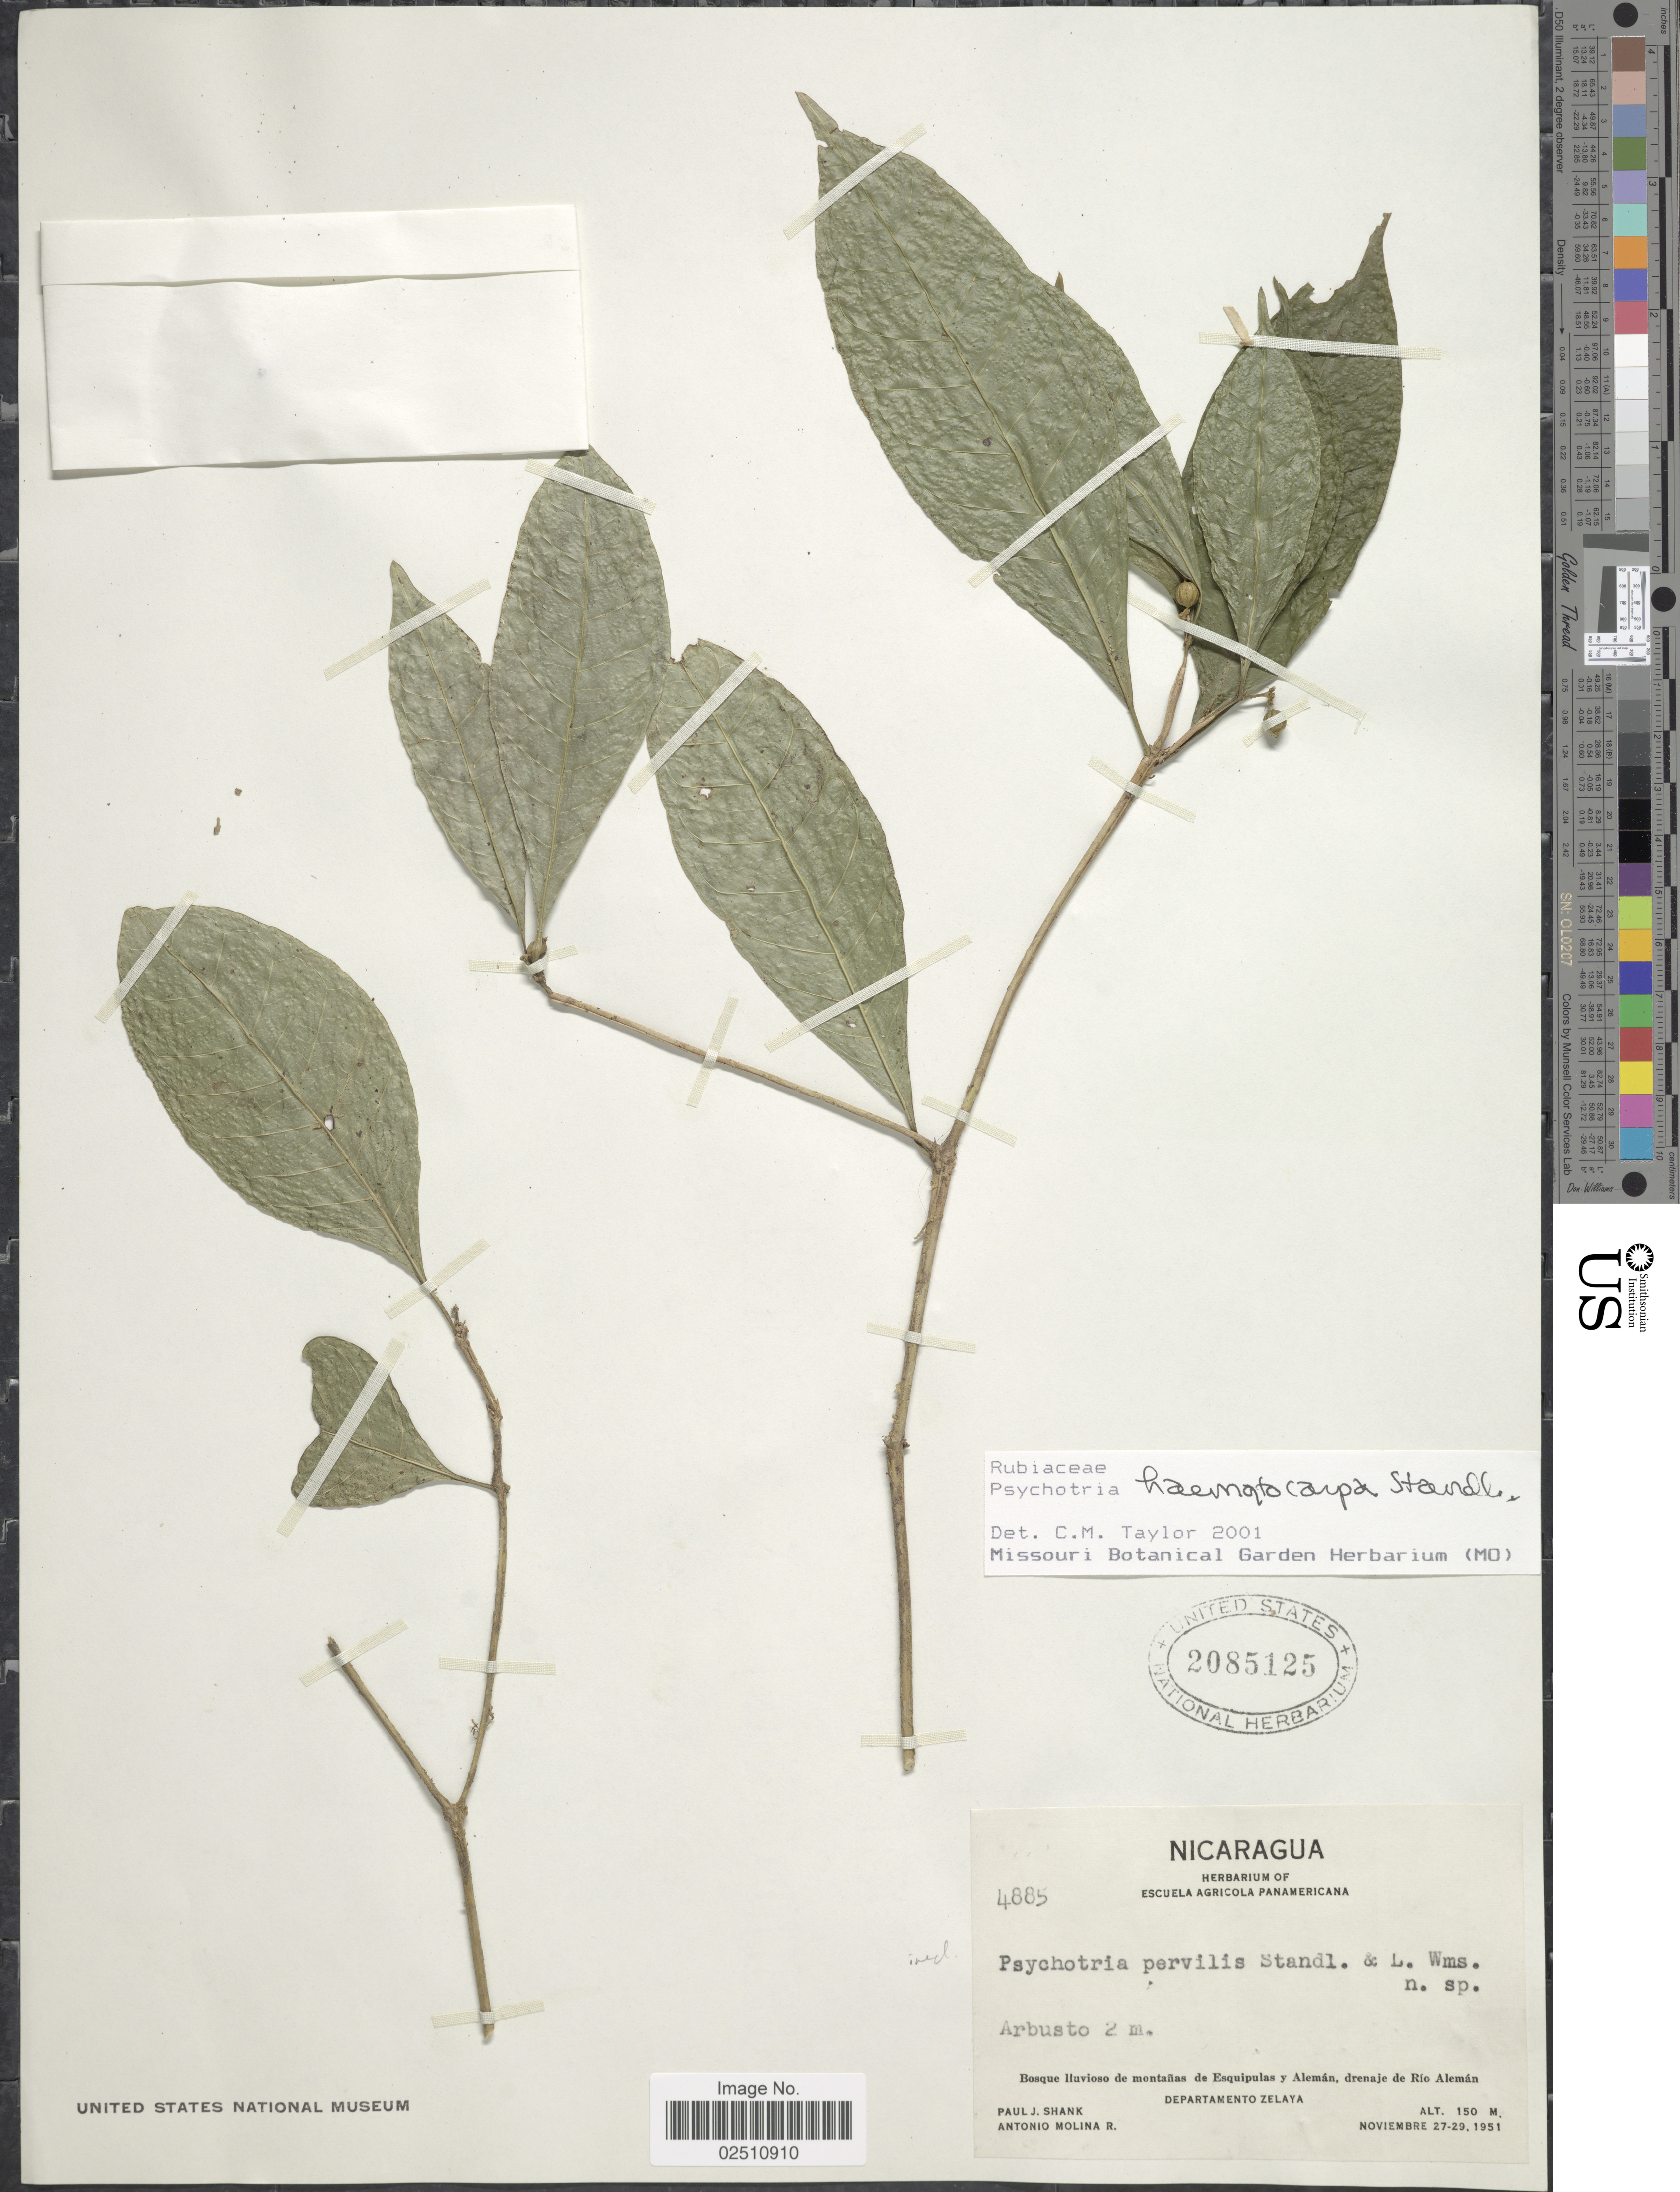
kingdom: Plantae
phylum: Tracheophyta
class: Magnoliopsida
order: Gentianales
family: Rubiaceae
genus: Psychotria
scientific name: Psychotria haematocarpa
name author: Standl.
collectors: P. J. Shank & A. Molina R.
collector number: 4885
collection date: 1951-11-27/1951-11-29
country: Nicaragua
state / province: Atlantico Norte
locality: Bosque lluvioso de montanas de Esquipulas y Aleman, drenaje de Rio Aleman, Departamento Zelaya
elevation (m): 150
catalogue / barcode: US 2085125